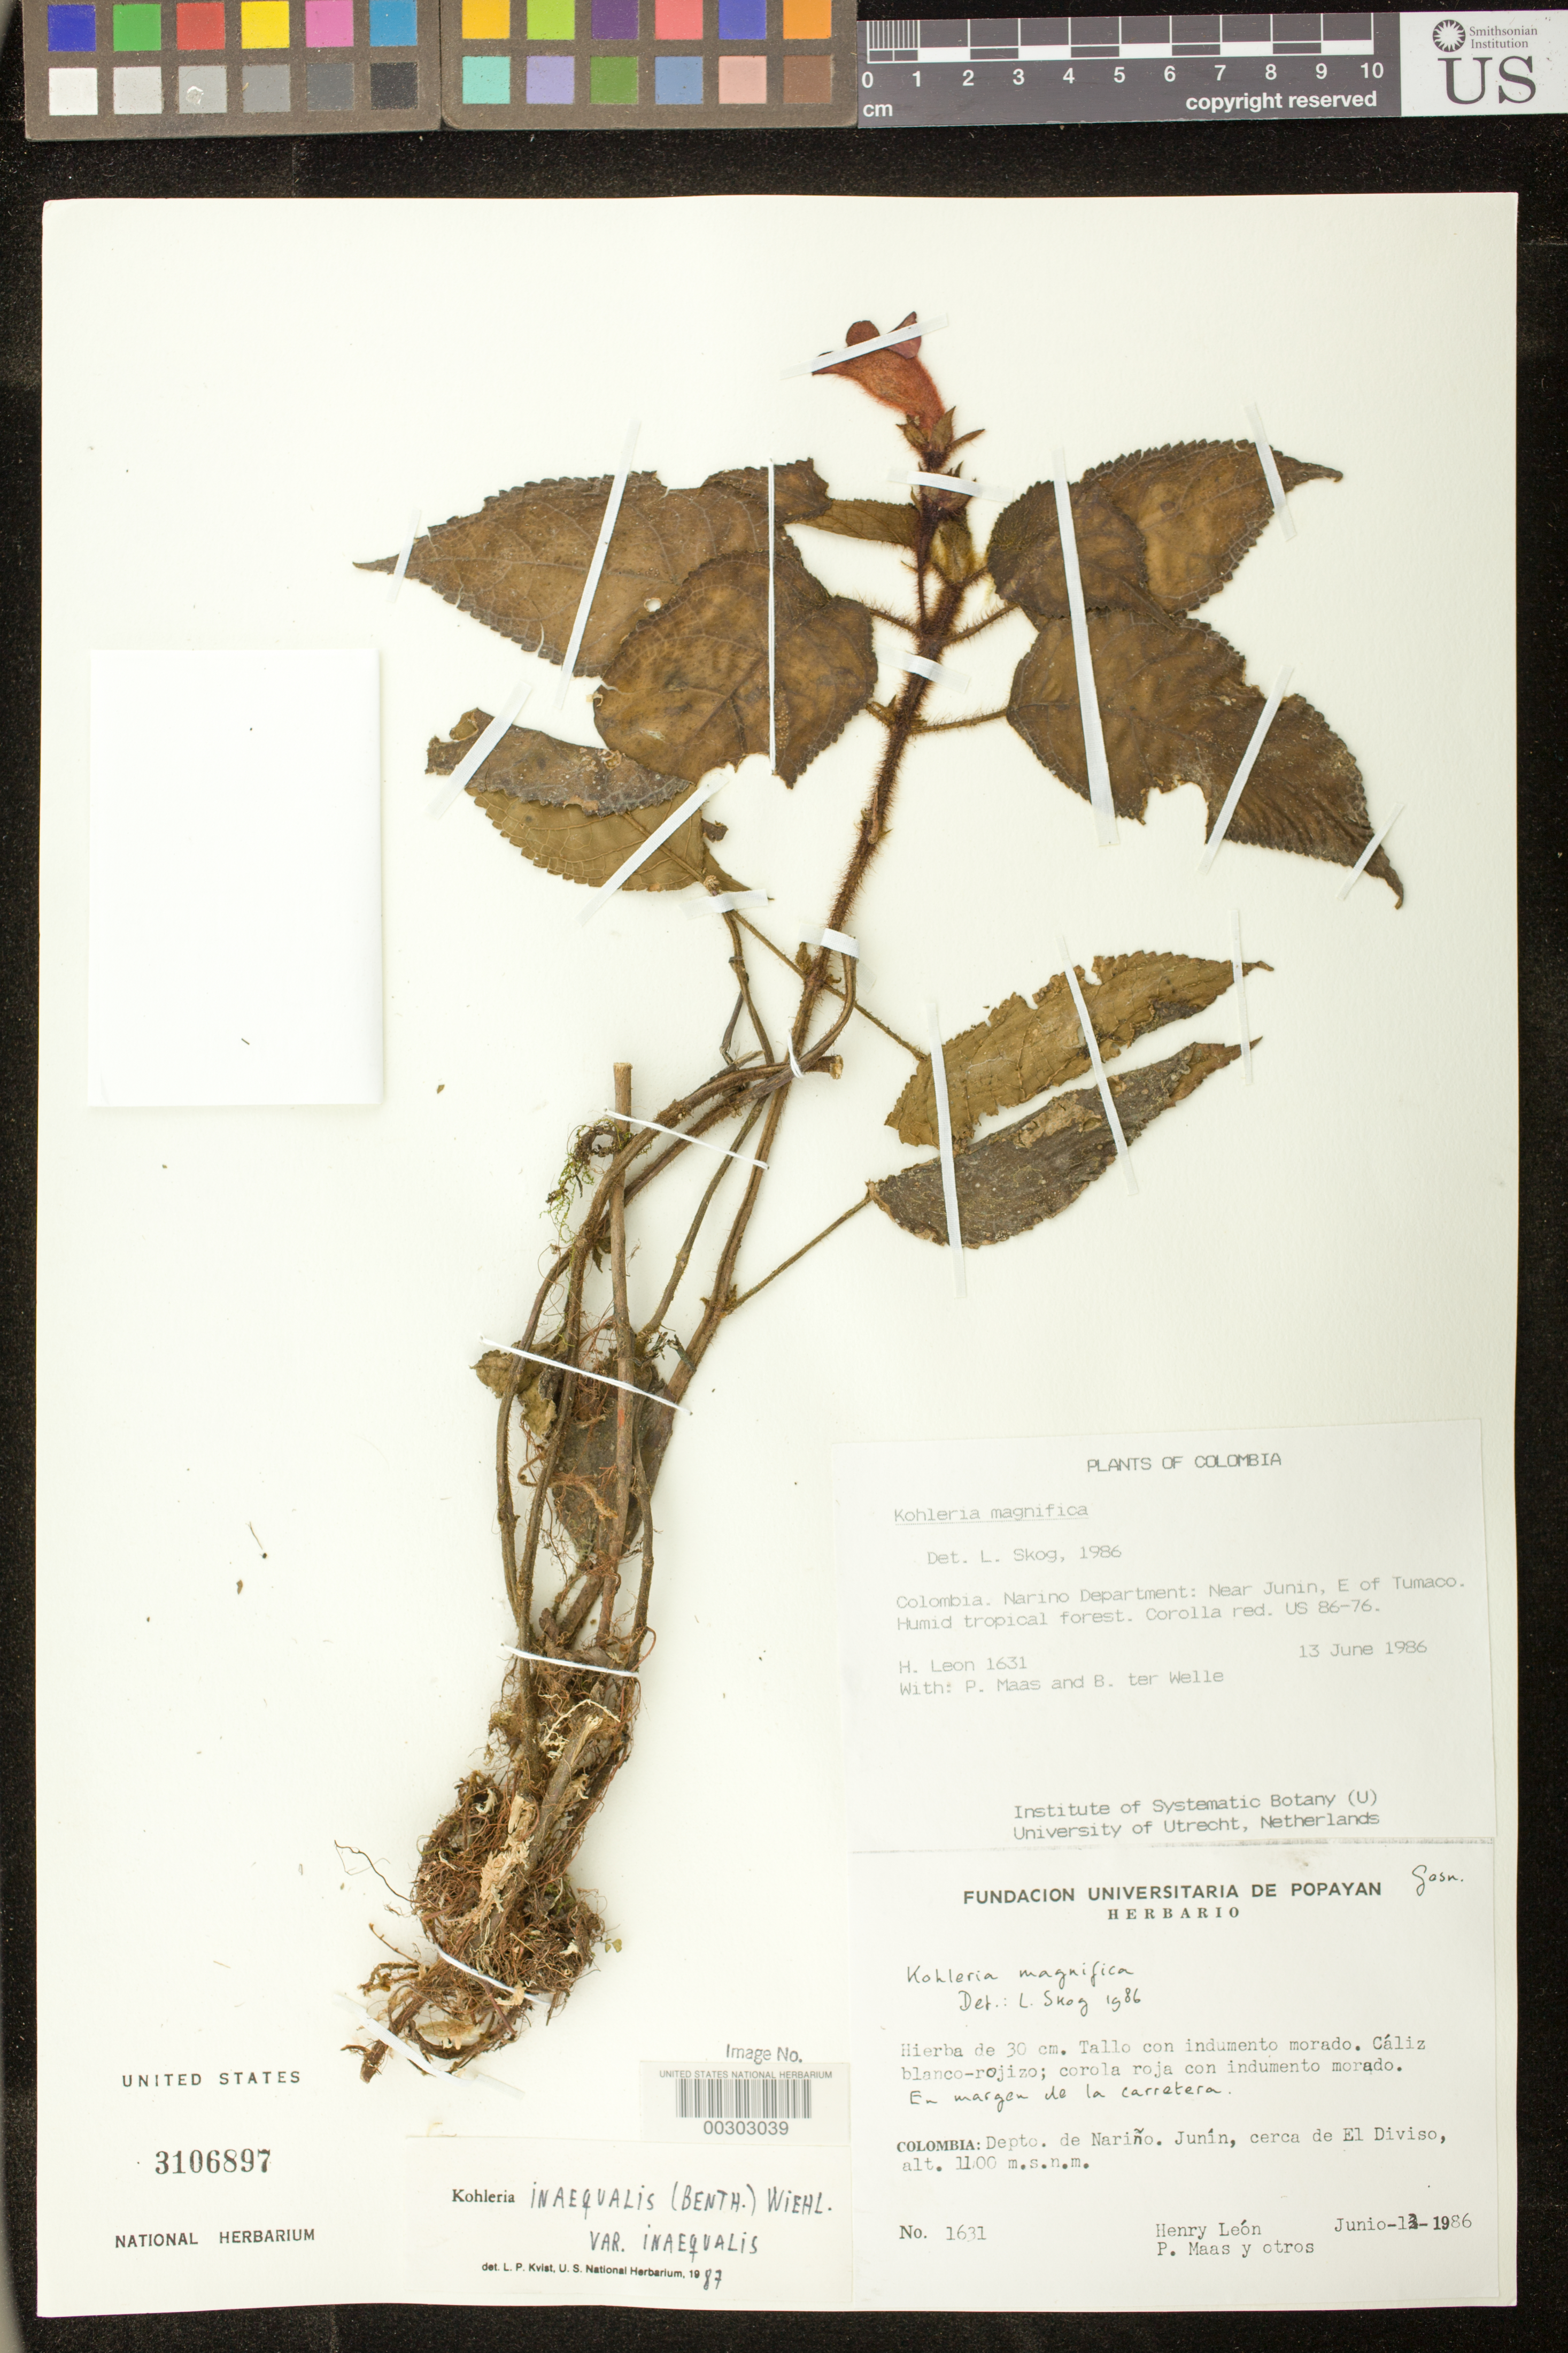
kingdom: Plantae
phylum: Tracheophyta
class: Magnoliopsida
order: Lamiales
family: Gesneriaceae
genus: Kohleria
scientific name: Kohleria inaequalis var. inaequalis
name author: (Benth.) Wiehler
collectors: H. León, P. Maas & B. ter Welle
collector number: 1631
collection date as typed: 13 Jun 1986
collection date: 1986-06-13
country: Colombia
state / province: Nariño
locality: Near Junin, E of Tumaco, near El Diviso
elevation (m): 1100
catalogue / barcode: US 3106897